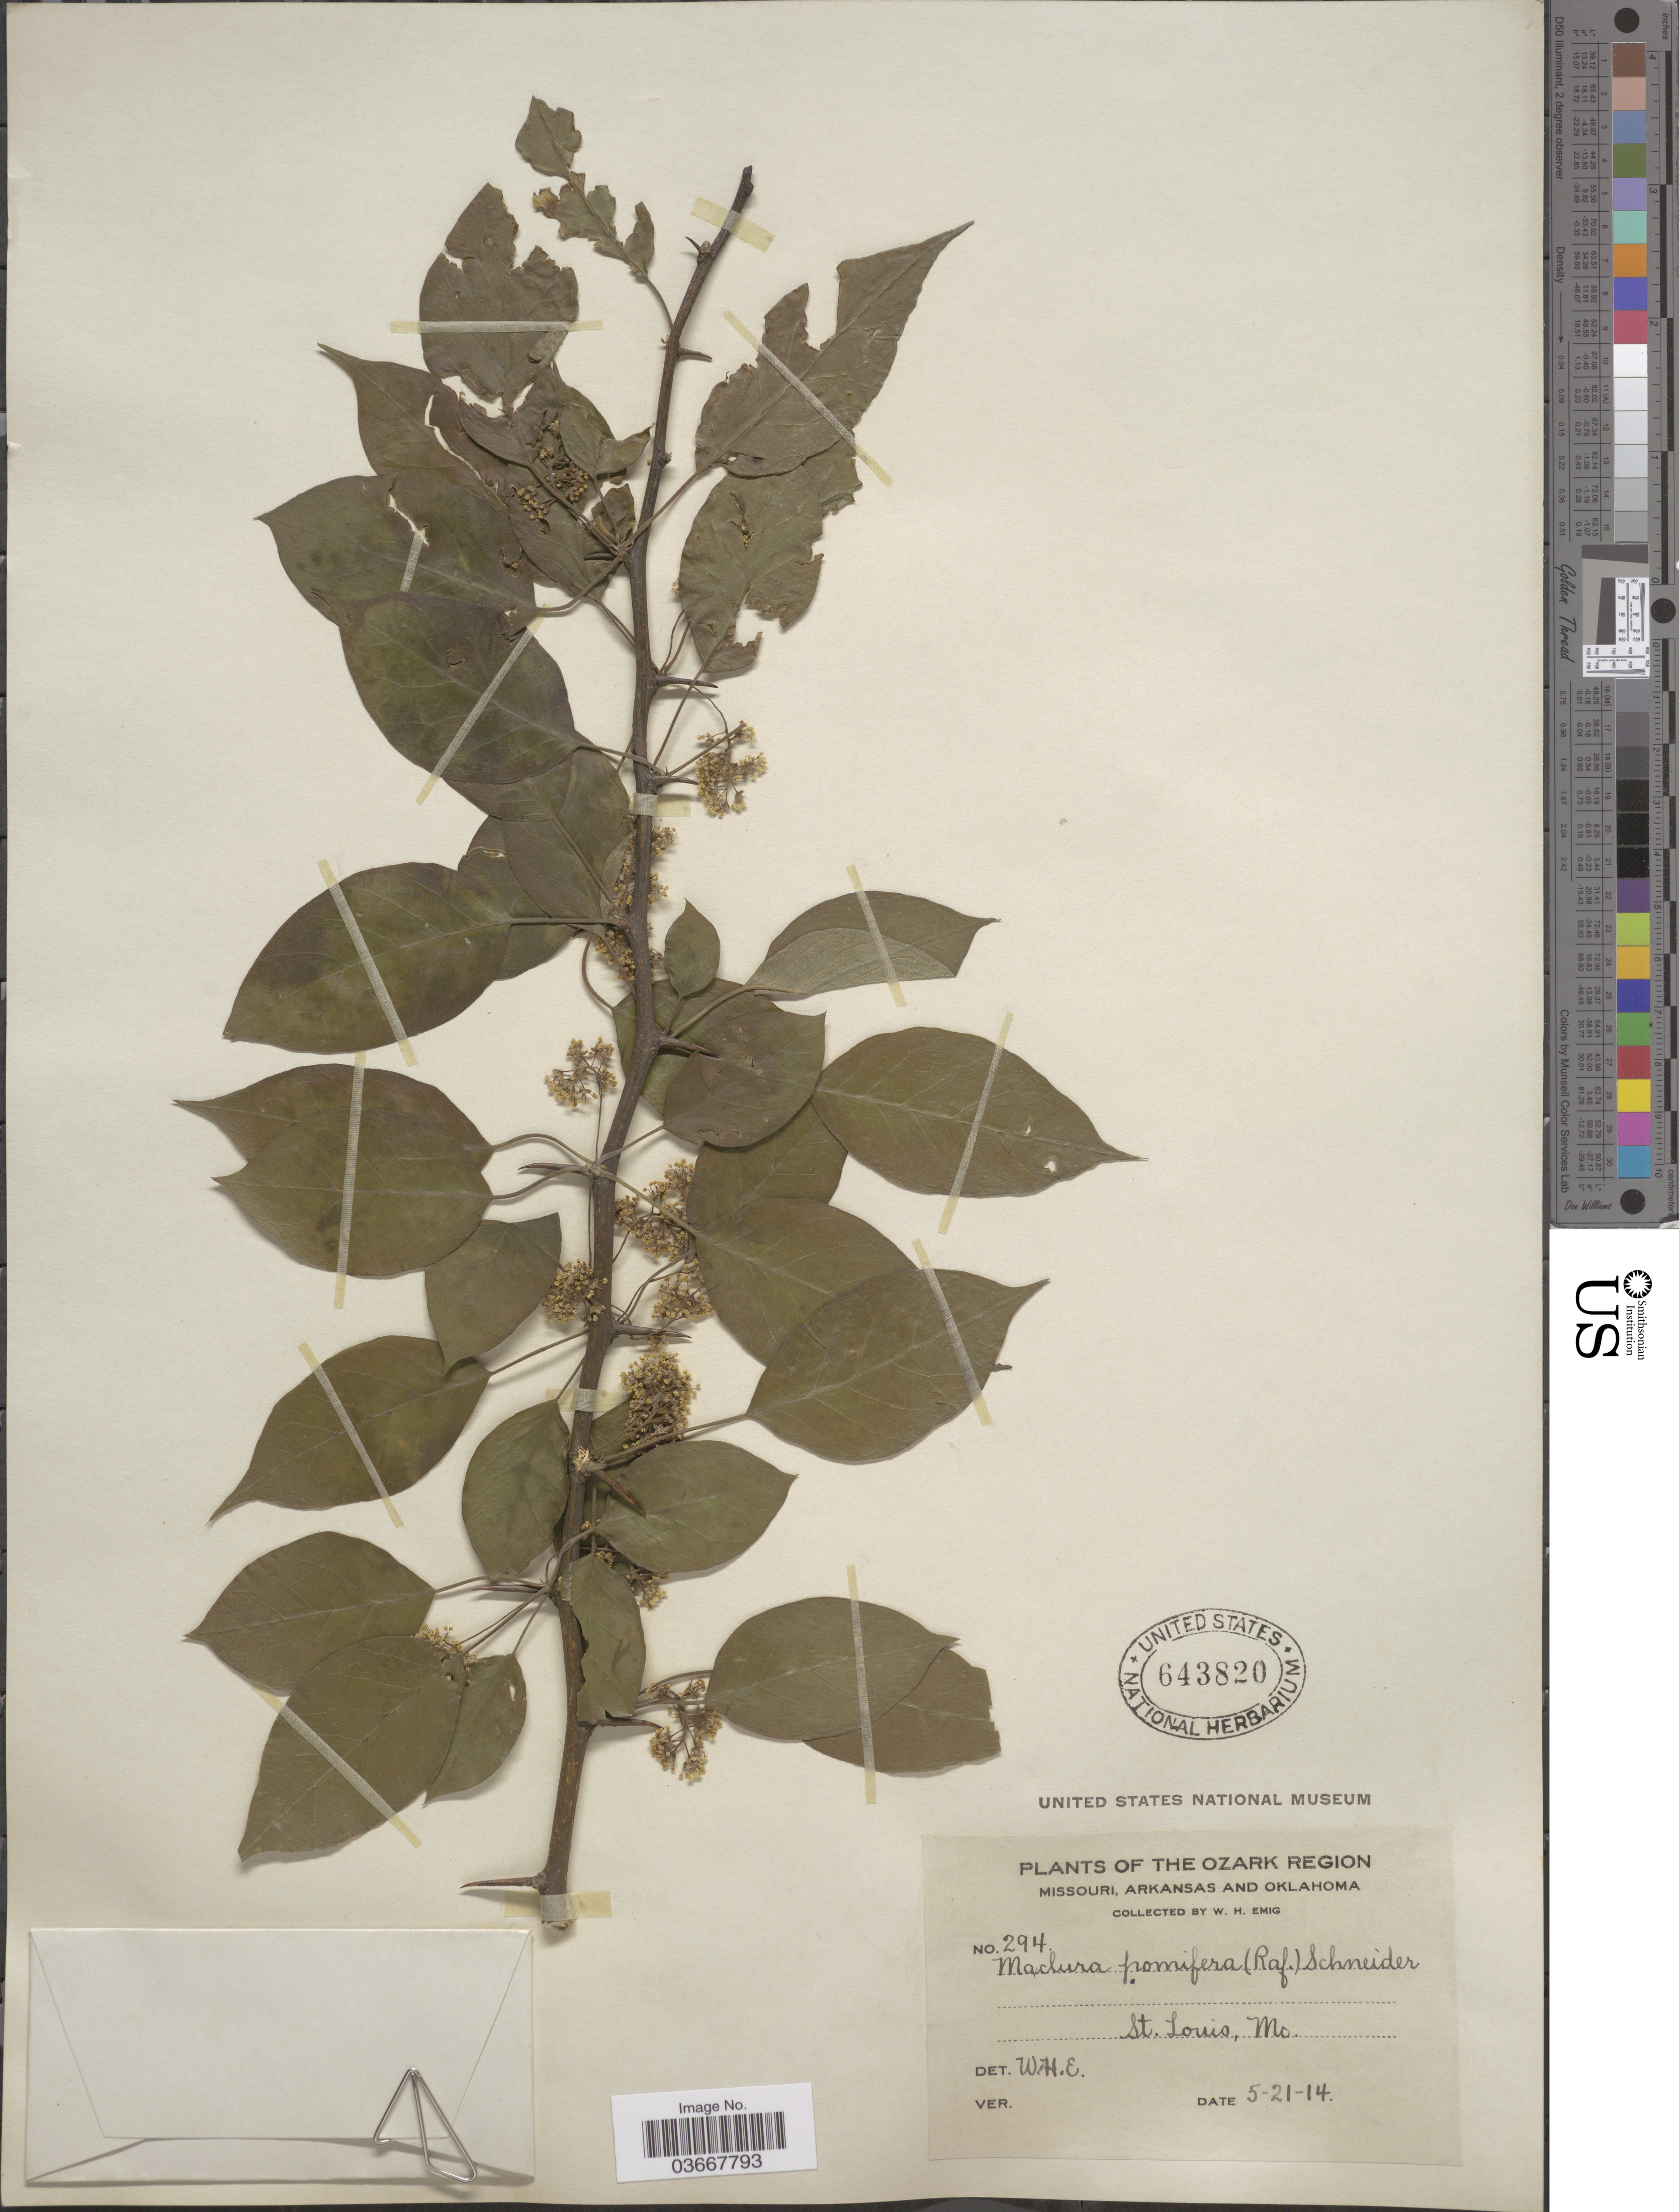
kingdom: Plantae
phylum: Tracheophyta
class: Magnoliopsida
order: Rosales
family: Moraceae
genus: Maclura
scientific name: Maclura pomifera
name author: (Raf.) C.K. Schneid.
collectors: W. H. Emig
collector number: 294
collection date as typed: Transcribed d/m/y: 21/5/14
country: United States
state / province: Missouri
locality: The Ozark Region. St. Louis.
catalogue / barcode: US 643820